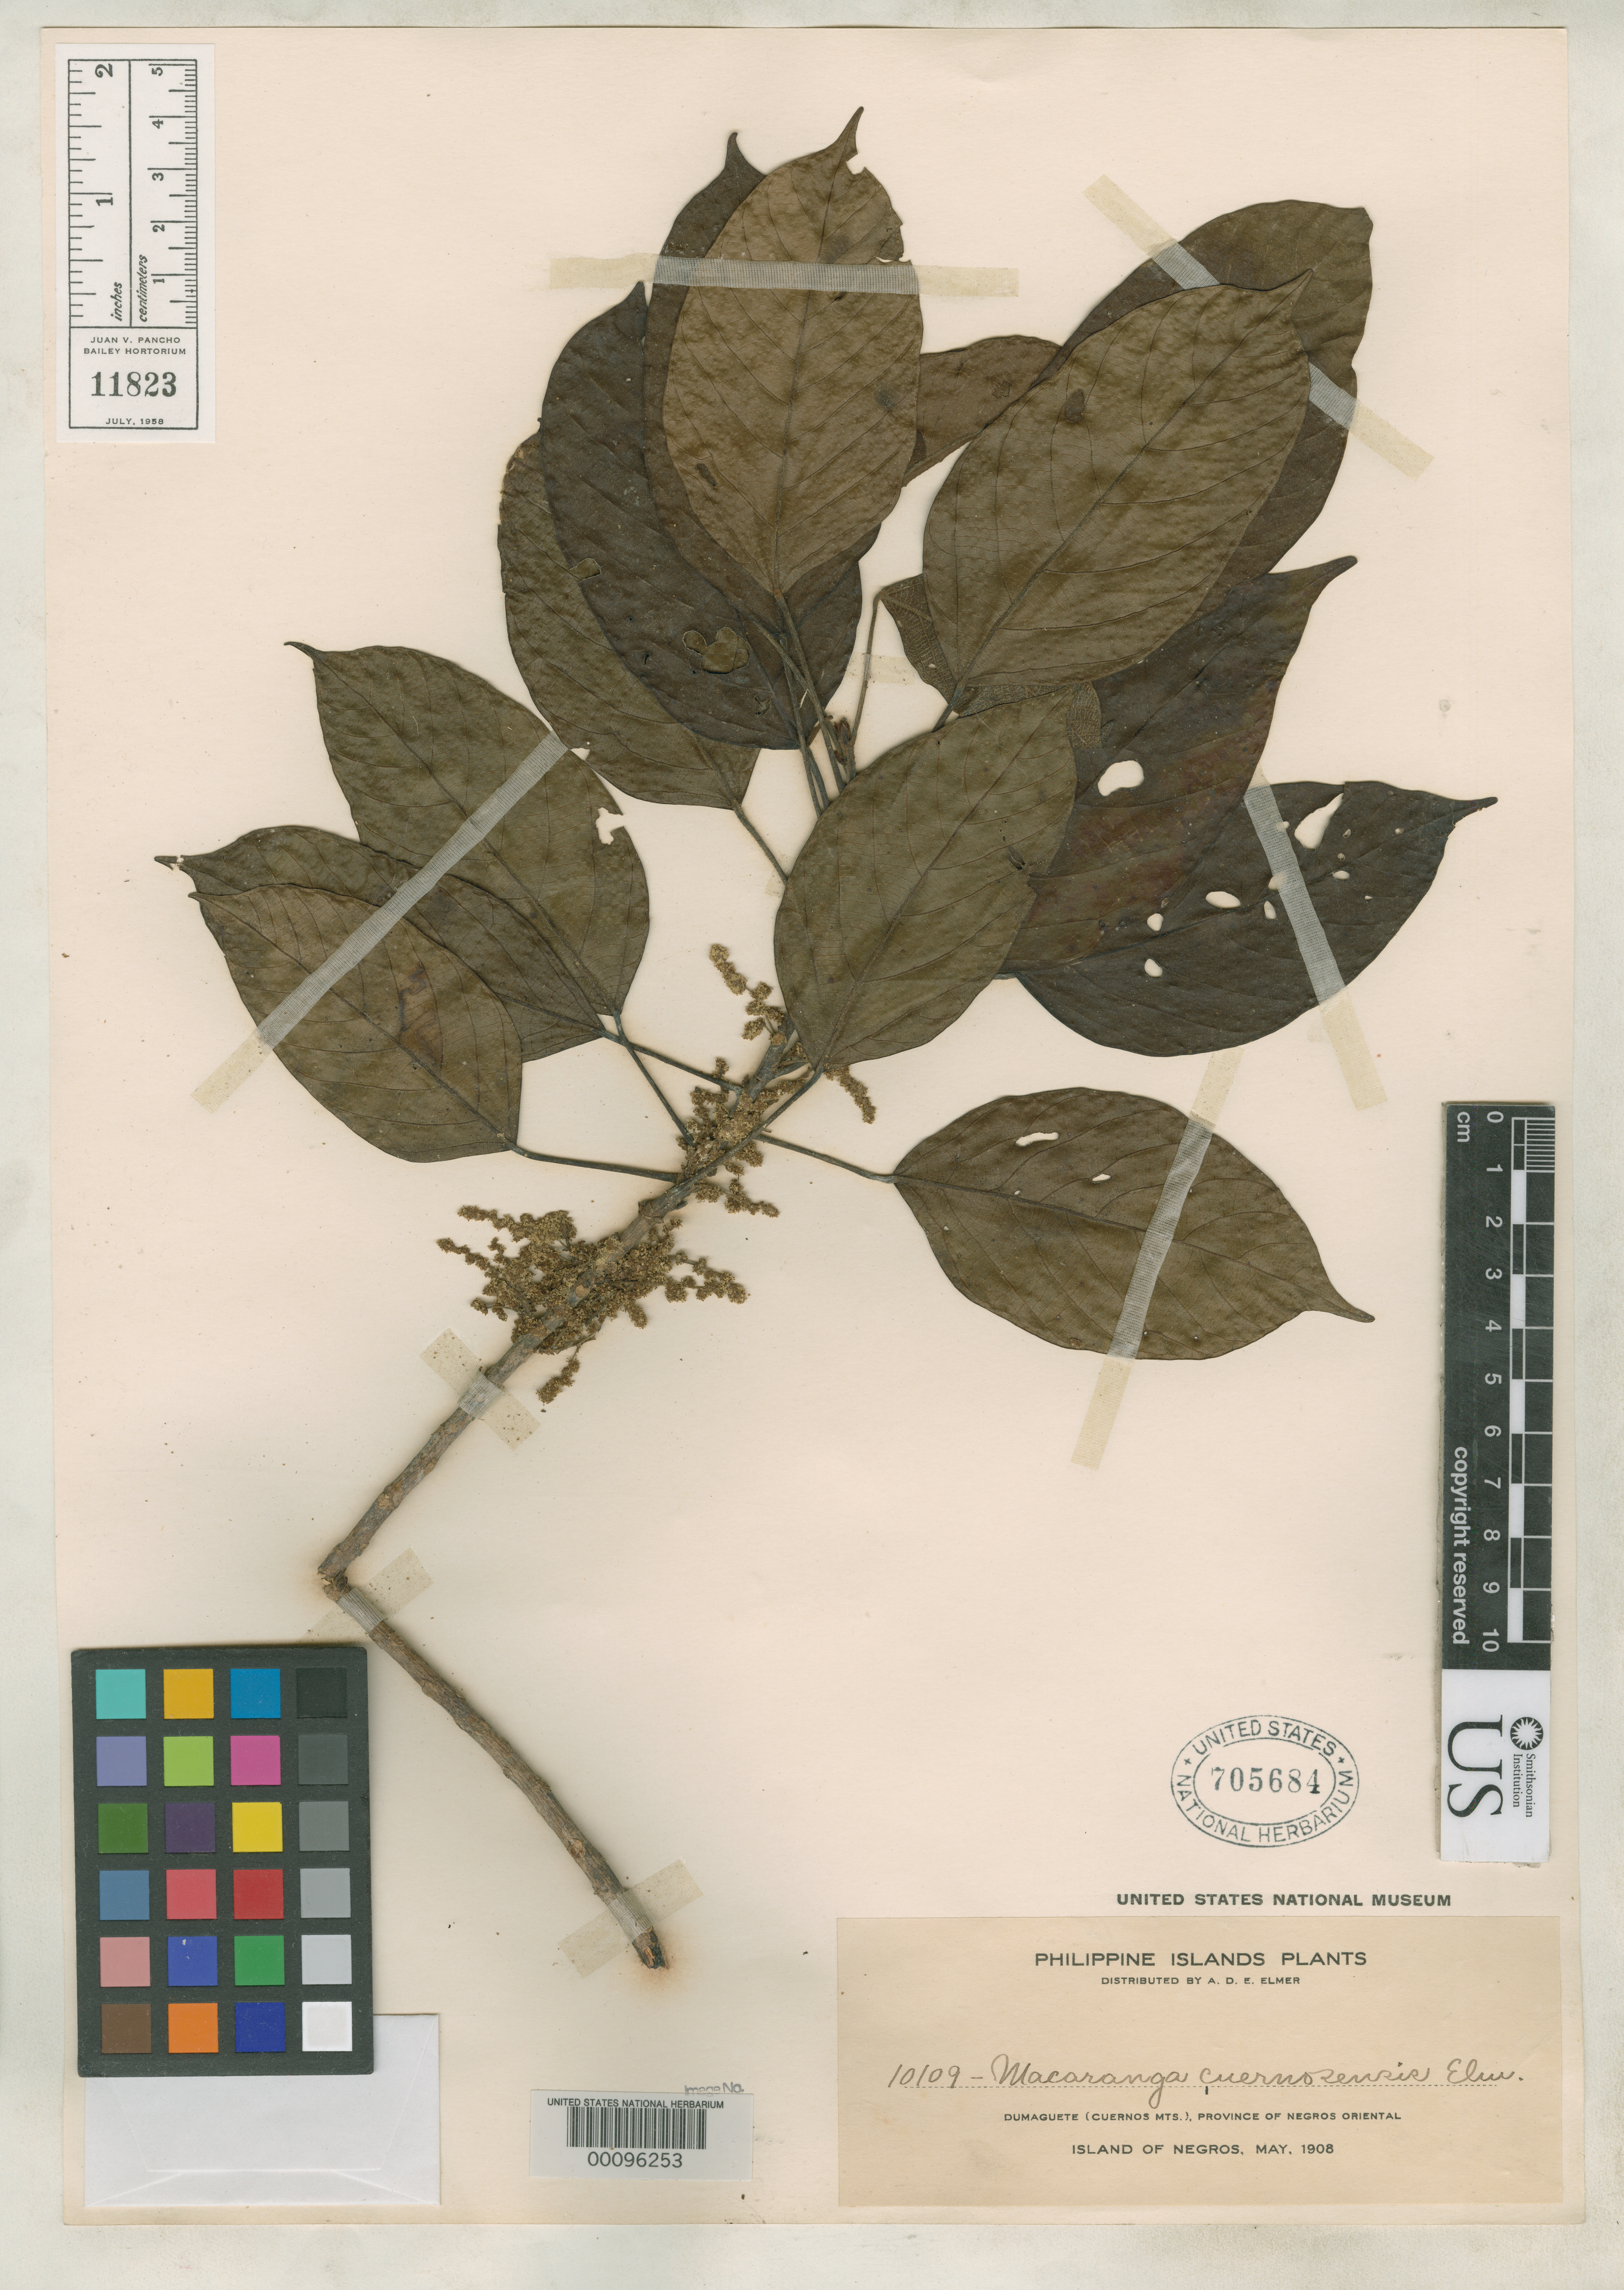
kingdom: Plantae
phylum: Tracheophyta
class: Magnoliopsida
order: Malpighiales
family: Euphorbiaceae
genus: Macaranga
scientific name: Macaranga cuernosensis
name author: Elmer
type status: Isosyntype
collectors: A. D. E. Elmer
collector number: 10109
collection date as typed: May 1908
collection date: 1908-05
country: Philippines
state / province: Central Visayas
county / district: Negros Oriental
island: Negros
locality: Dumaguete, Cuernos Mts.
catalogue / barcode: US 705684